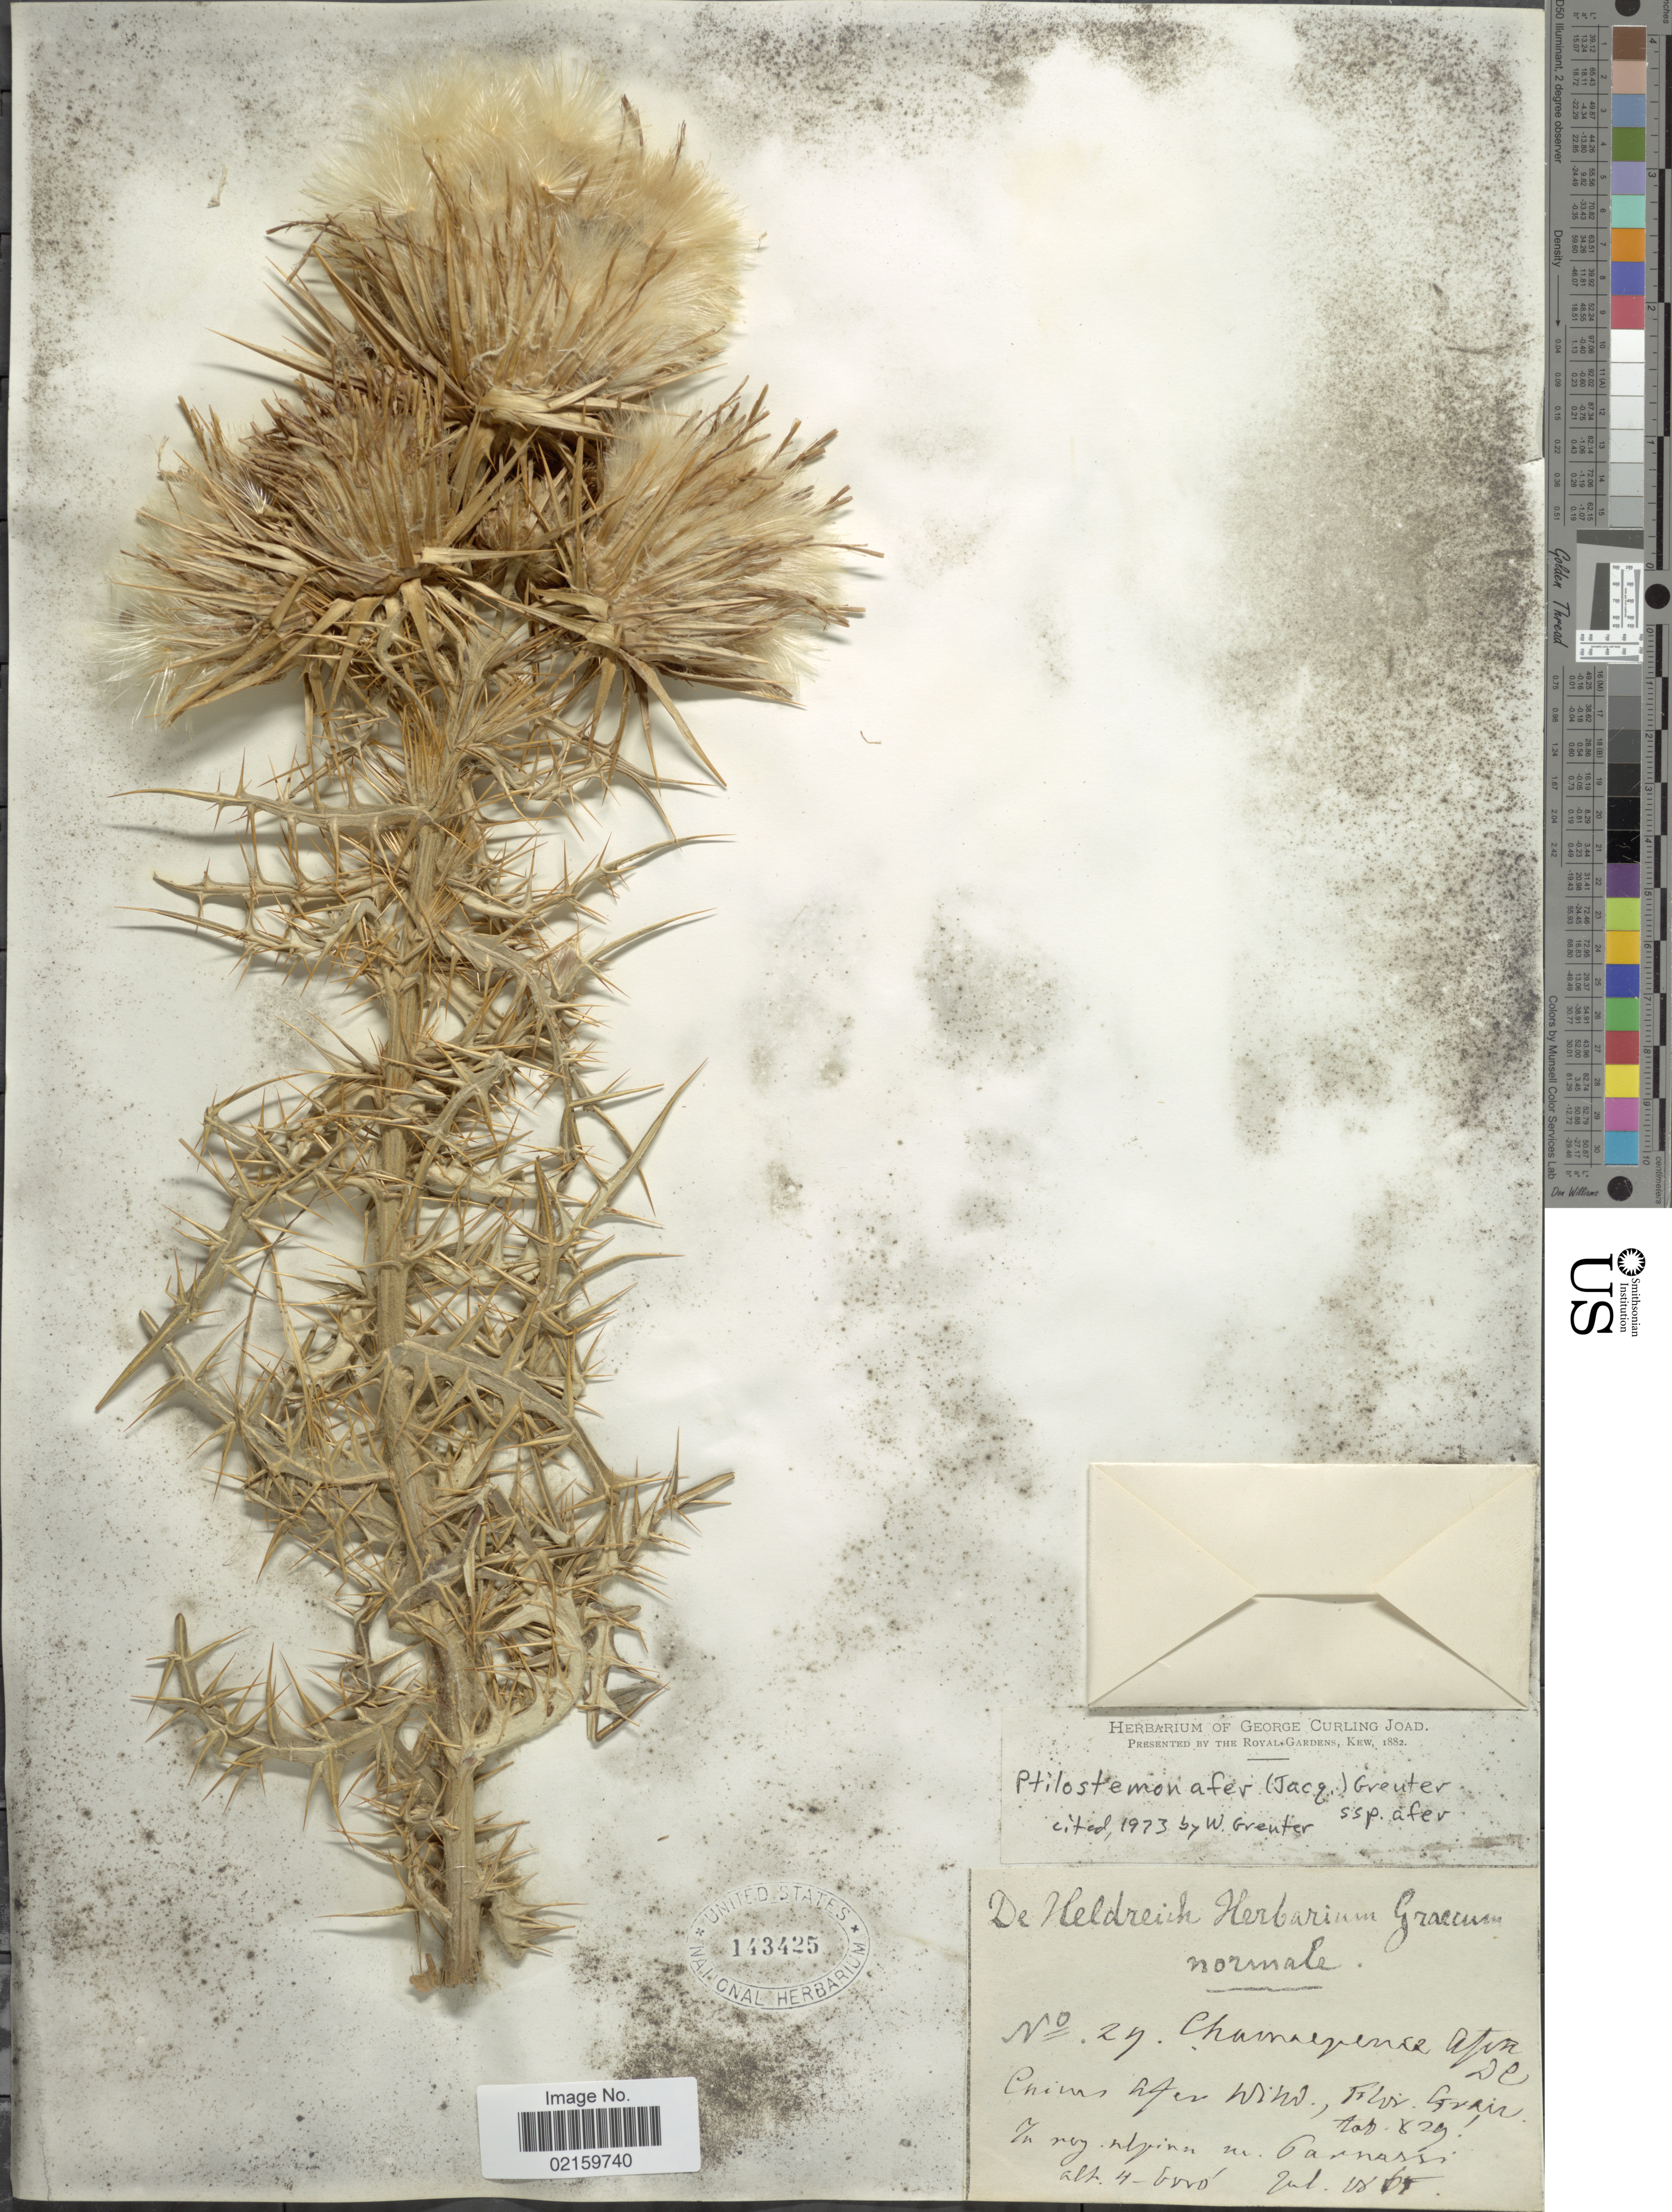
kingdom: Plantae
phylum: Tracheophyta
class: Magnoliopsida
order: Asterales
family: Asteraceae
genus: Ptilostemon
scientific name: Ptilostemon afer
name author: (Jacq.) Greuter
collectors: -. De Heldreich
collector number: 29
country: Greece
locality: In reg Alpina m. Garnass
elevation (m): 1219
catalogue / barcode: US 143425